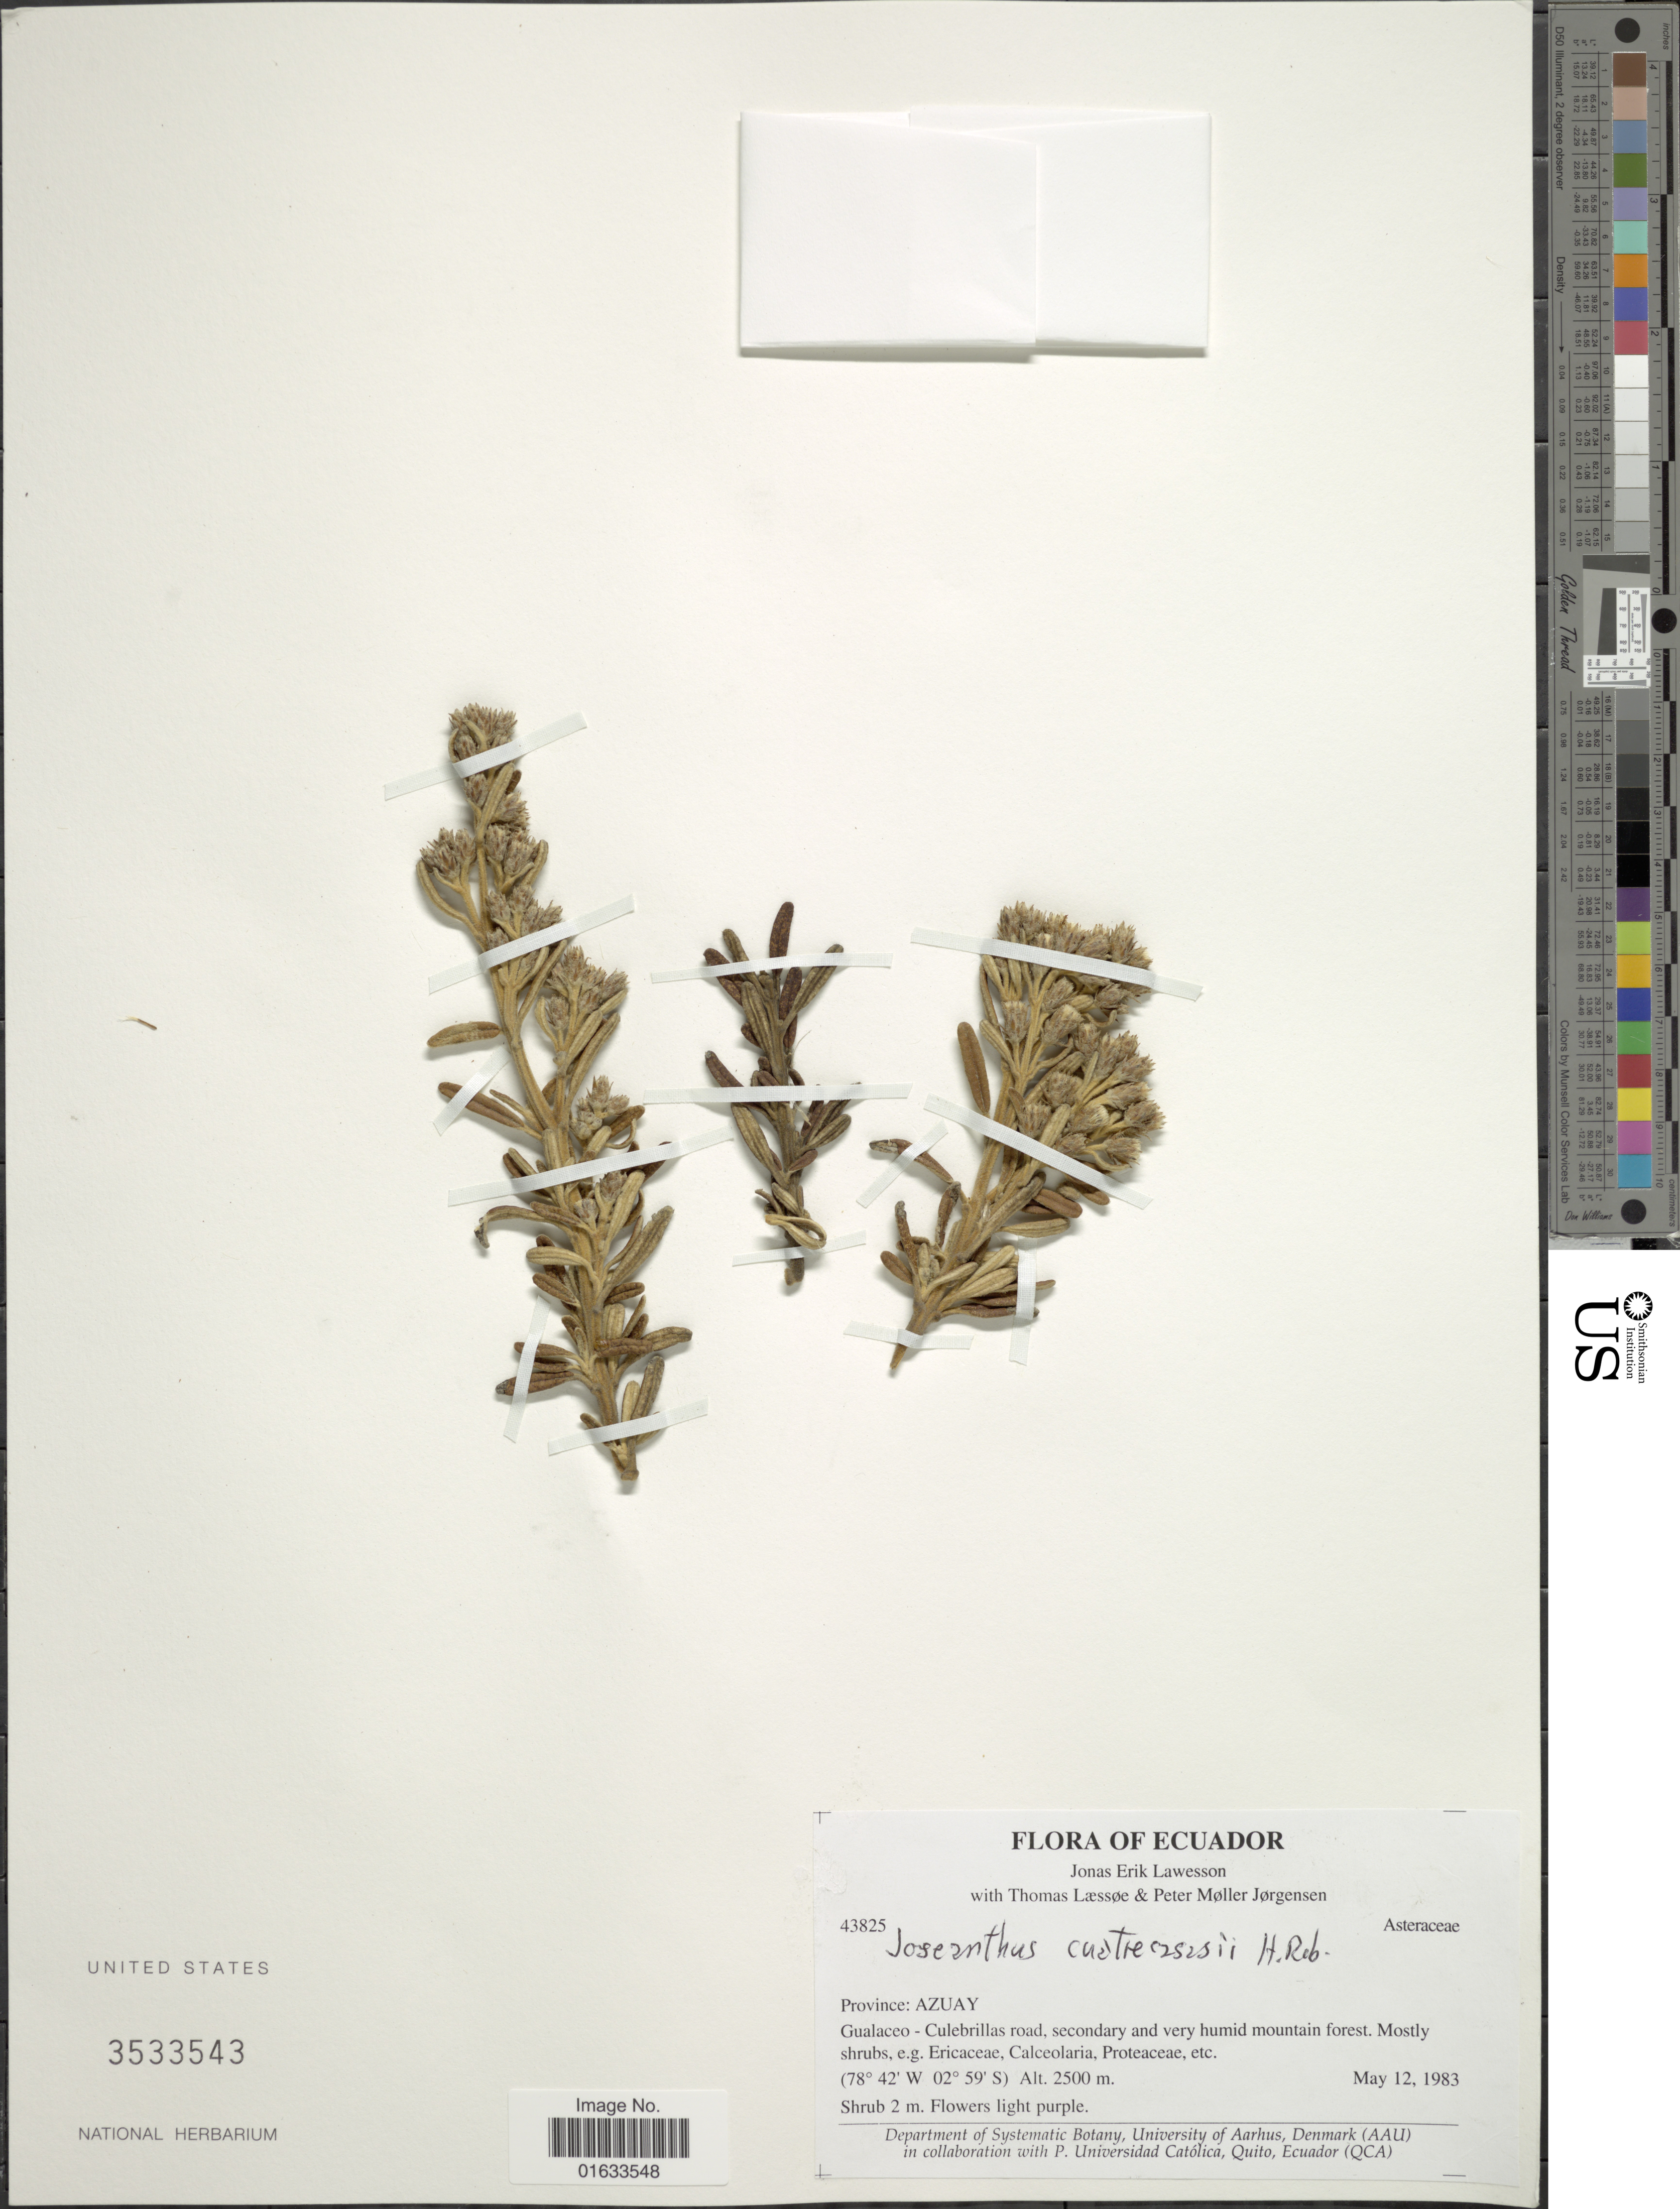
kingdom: Plantae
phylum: Tracheophyta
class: Magnoliopsida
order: Asterales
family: Asteraceae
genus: Joseanthus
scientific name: Joseanthus cuatrecasasii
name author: H. Rob.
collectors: J. Lawesson, T. Laessøe & P. M. Jørgensen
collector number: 43825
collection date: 1983-05-12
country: Ecuador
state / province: Azuay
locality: Province: Azuay. Gualaceo - Culebrillas road, secondary and very humid mountain forest.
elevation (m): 2500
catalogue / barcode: US 3533543